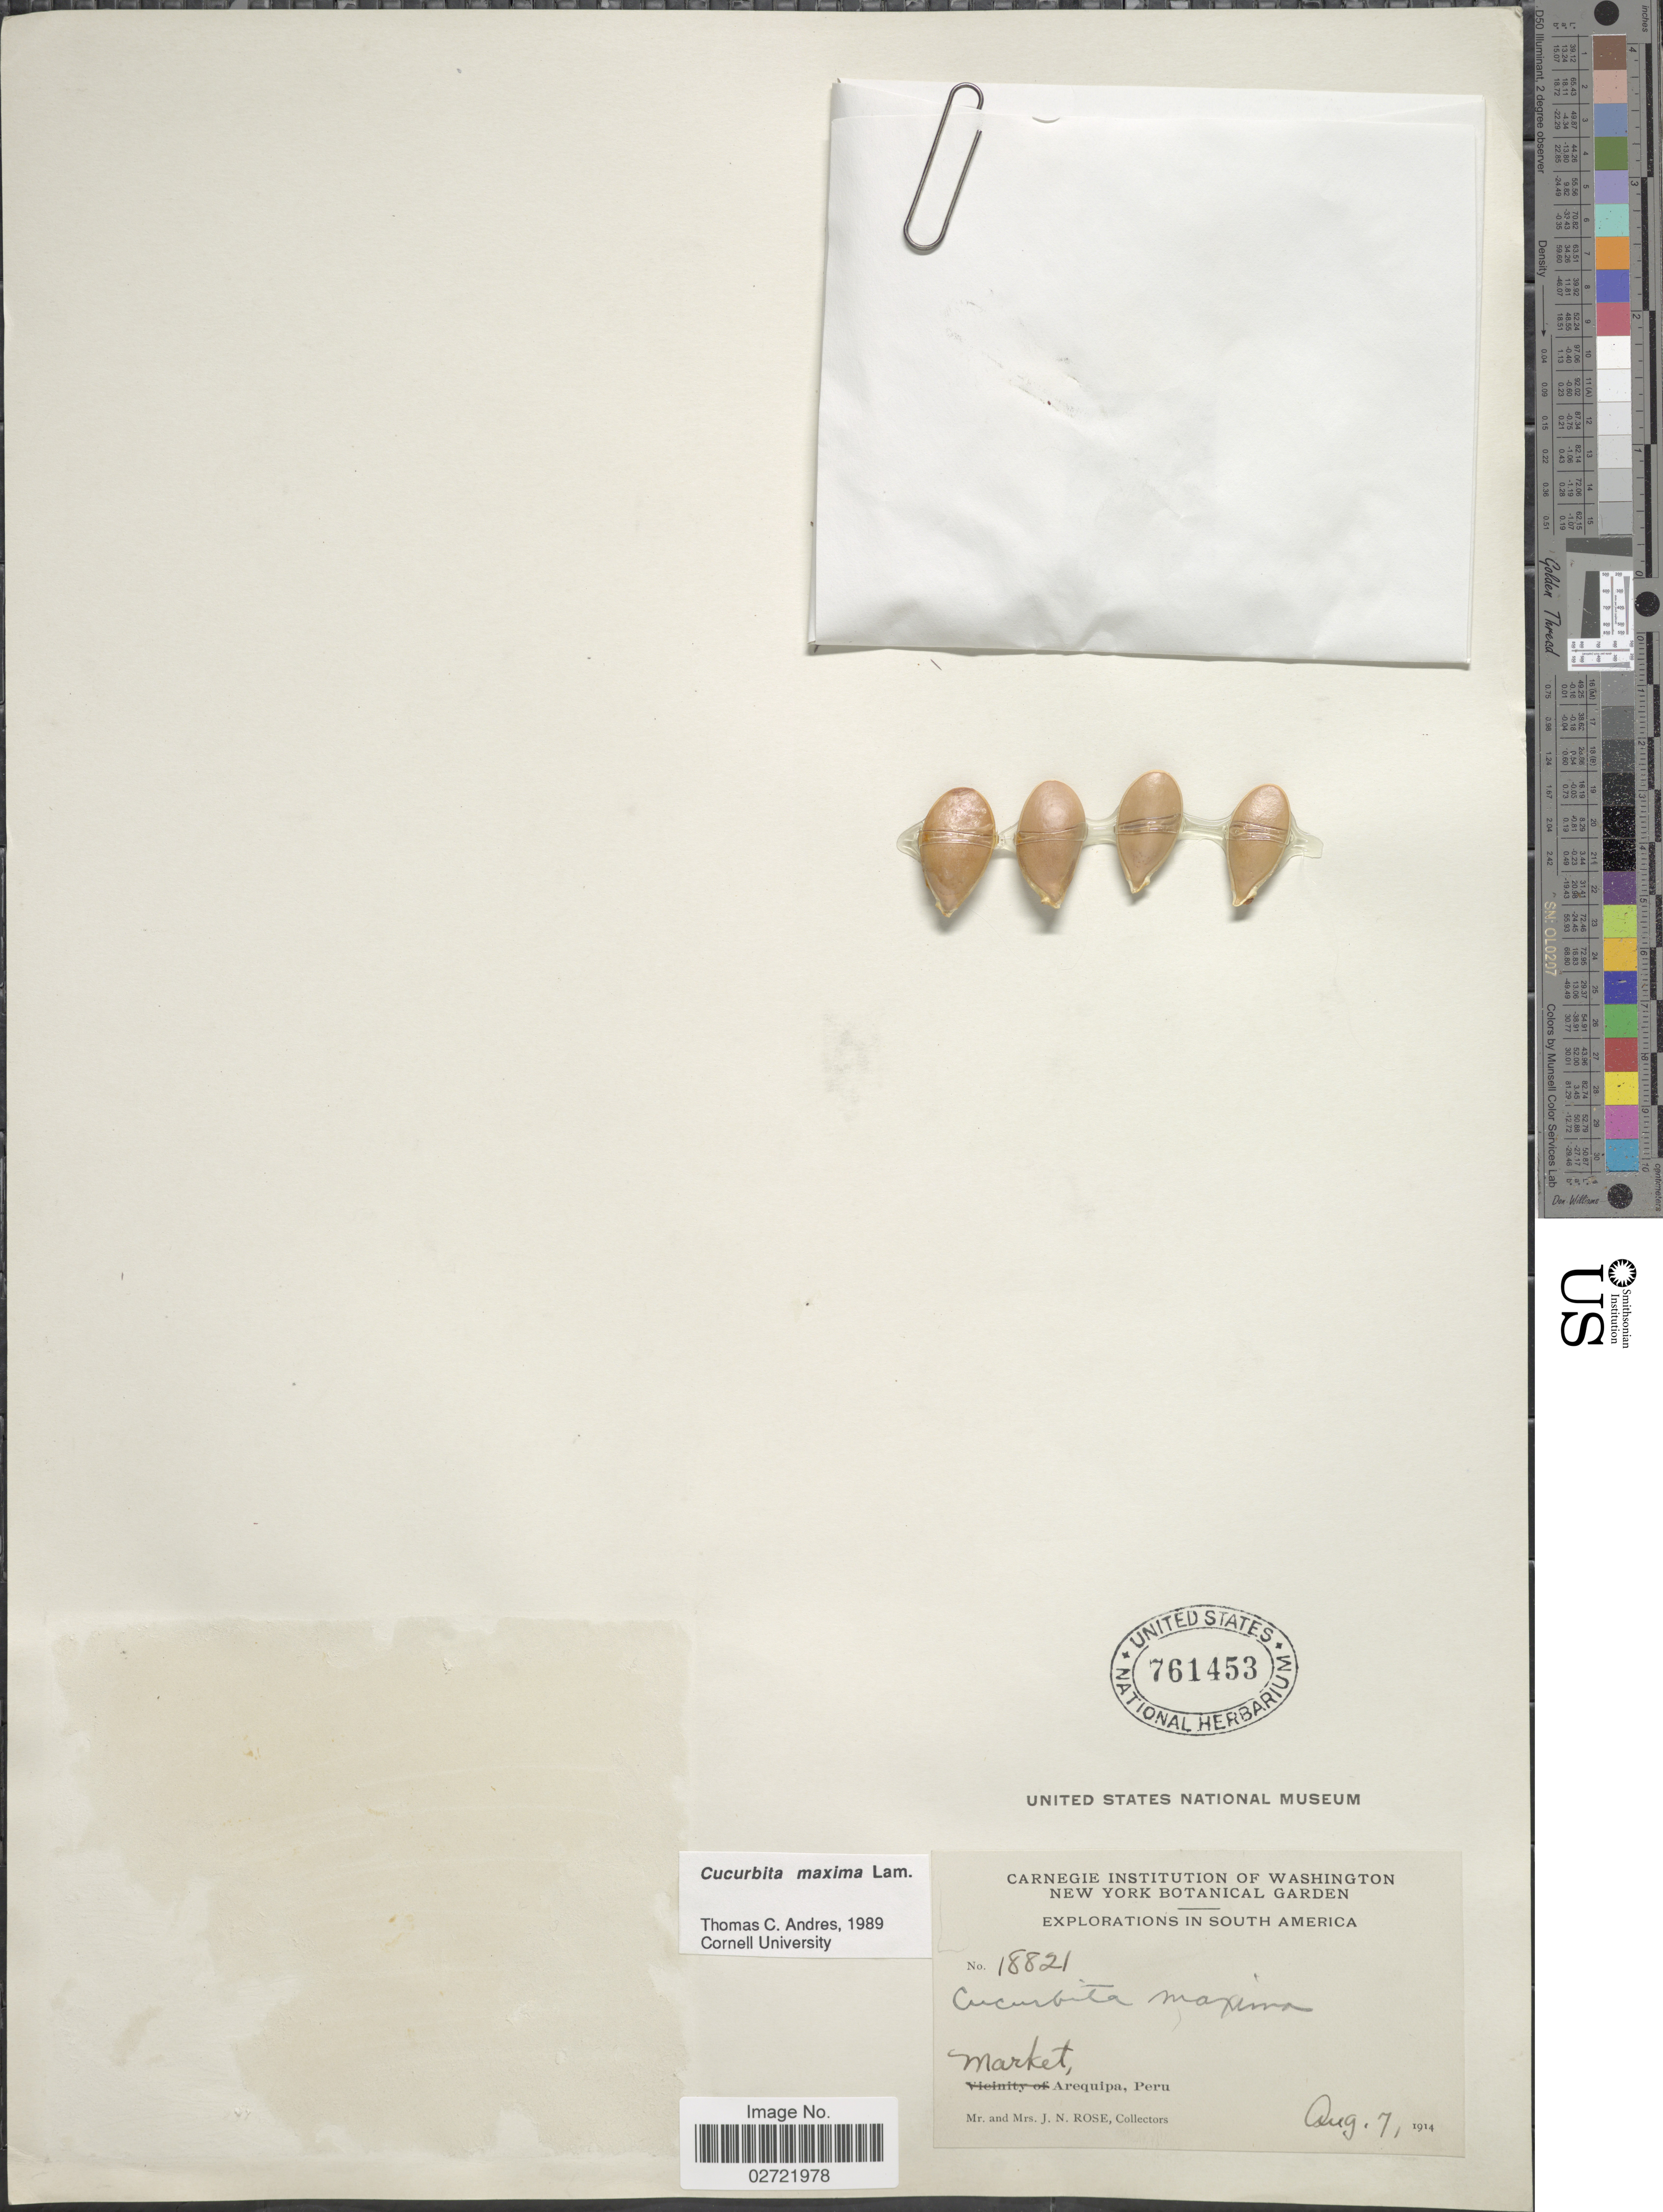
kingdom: Plantae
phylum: Tracheophyta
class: Magnoliopsida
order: Cucurbitales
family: Cucurbitaceae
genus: Cucurbita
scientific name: Cucurbita maxima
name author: Duchesne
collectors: J. N. Rose & L. B. Rose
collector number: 18821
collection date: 1914-08-07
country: Peru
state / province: Arequipa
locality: Market, Arequipa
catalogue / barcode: US 761453